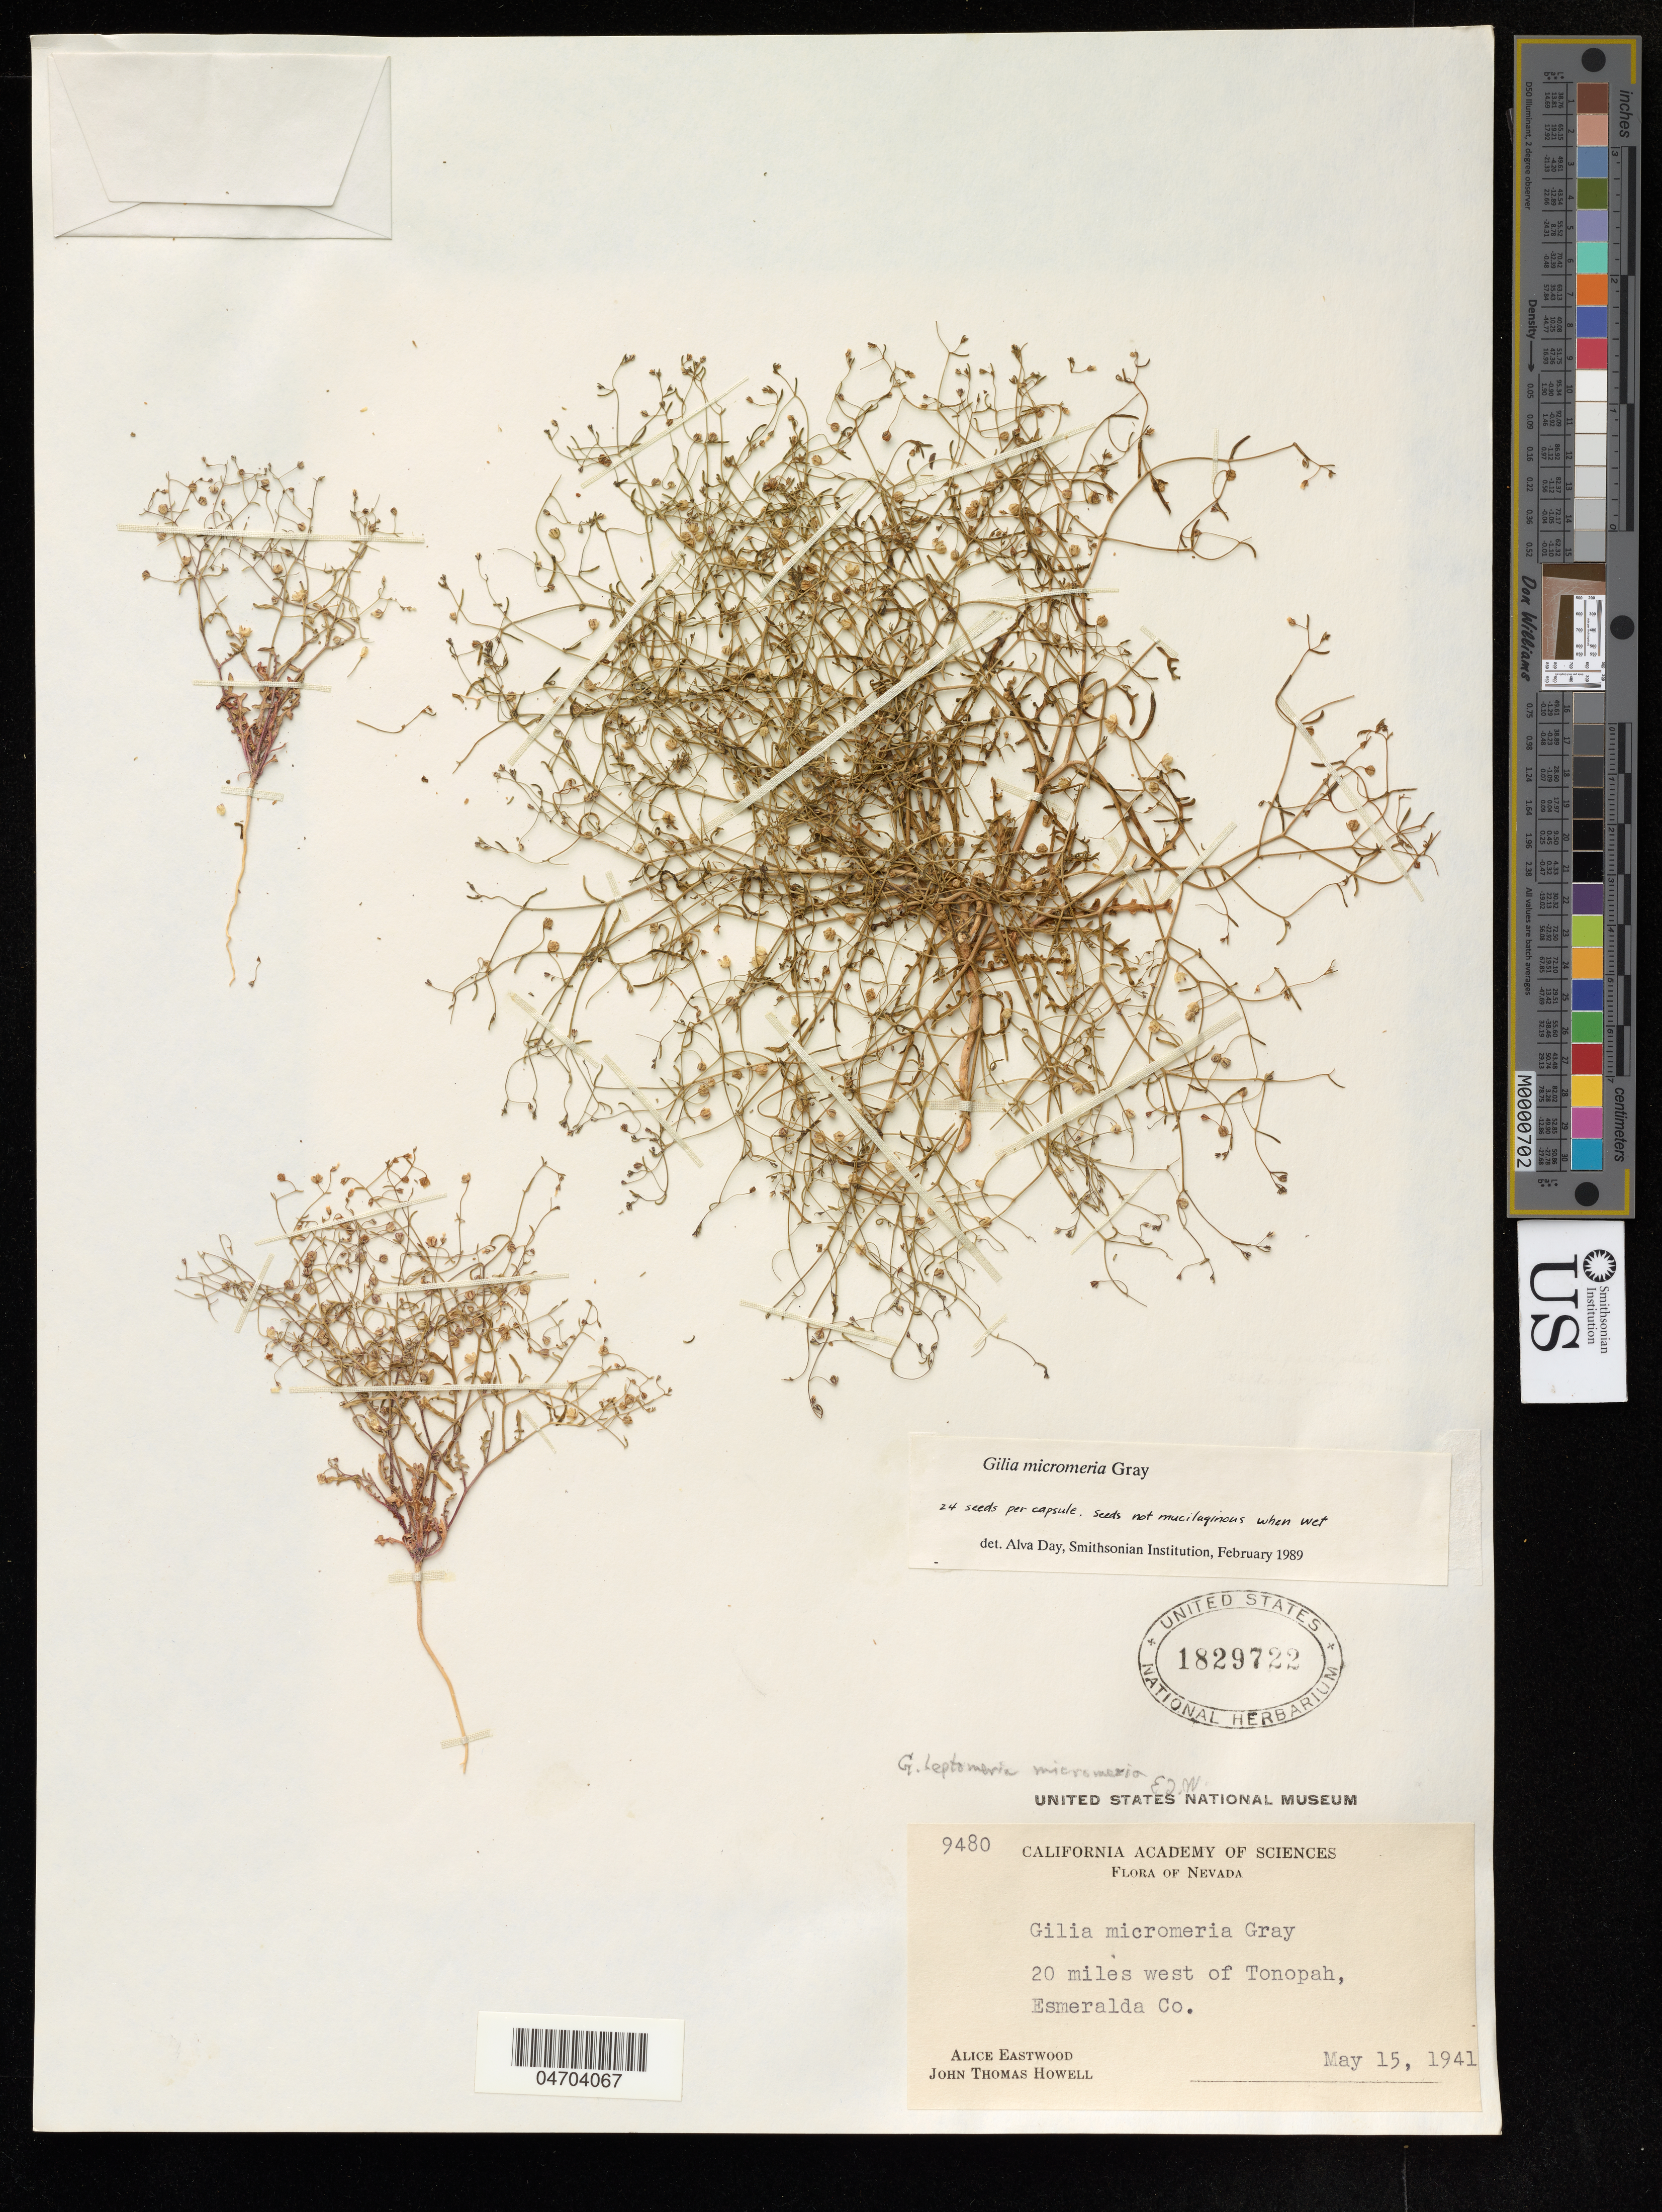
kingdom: Plantae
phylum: Tracheophyta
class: Magnoliopsida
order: Ericales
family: Polemoniaceae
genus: Gilia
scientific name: Gilia micromeria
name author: A. Gray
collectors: A. Eastwood & J. Howell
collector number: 9480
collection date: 1941-05-15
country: United States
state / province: Nevada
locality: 20 miles west of Tonopah, Esmeralda Co.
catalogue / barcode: US 1829722